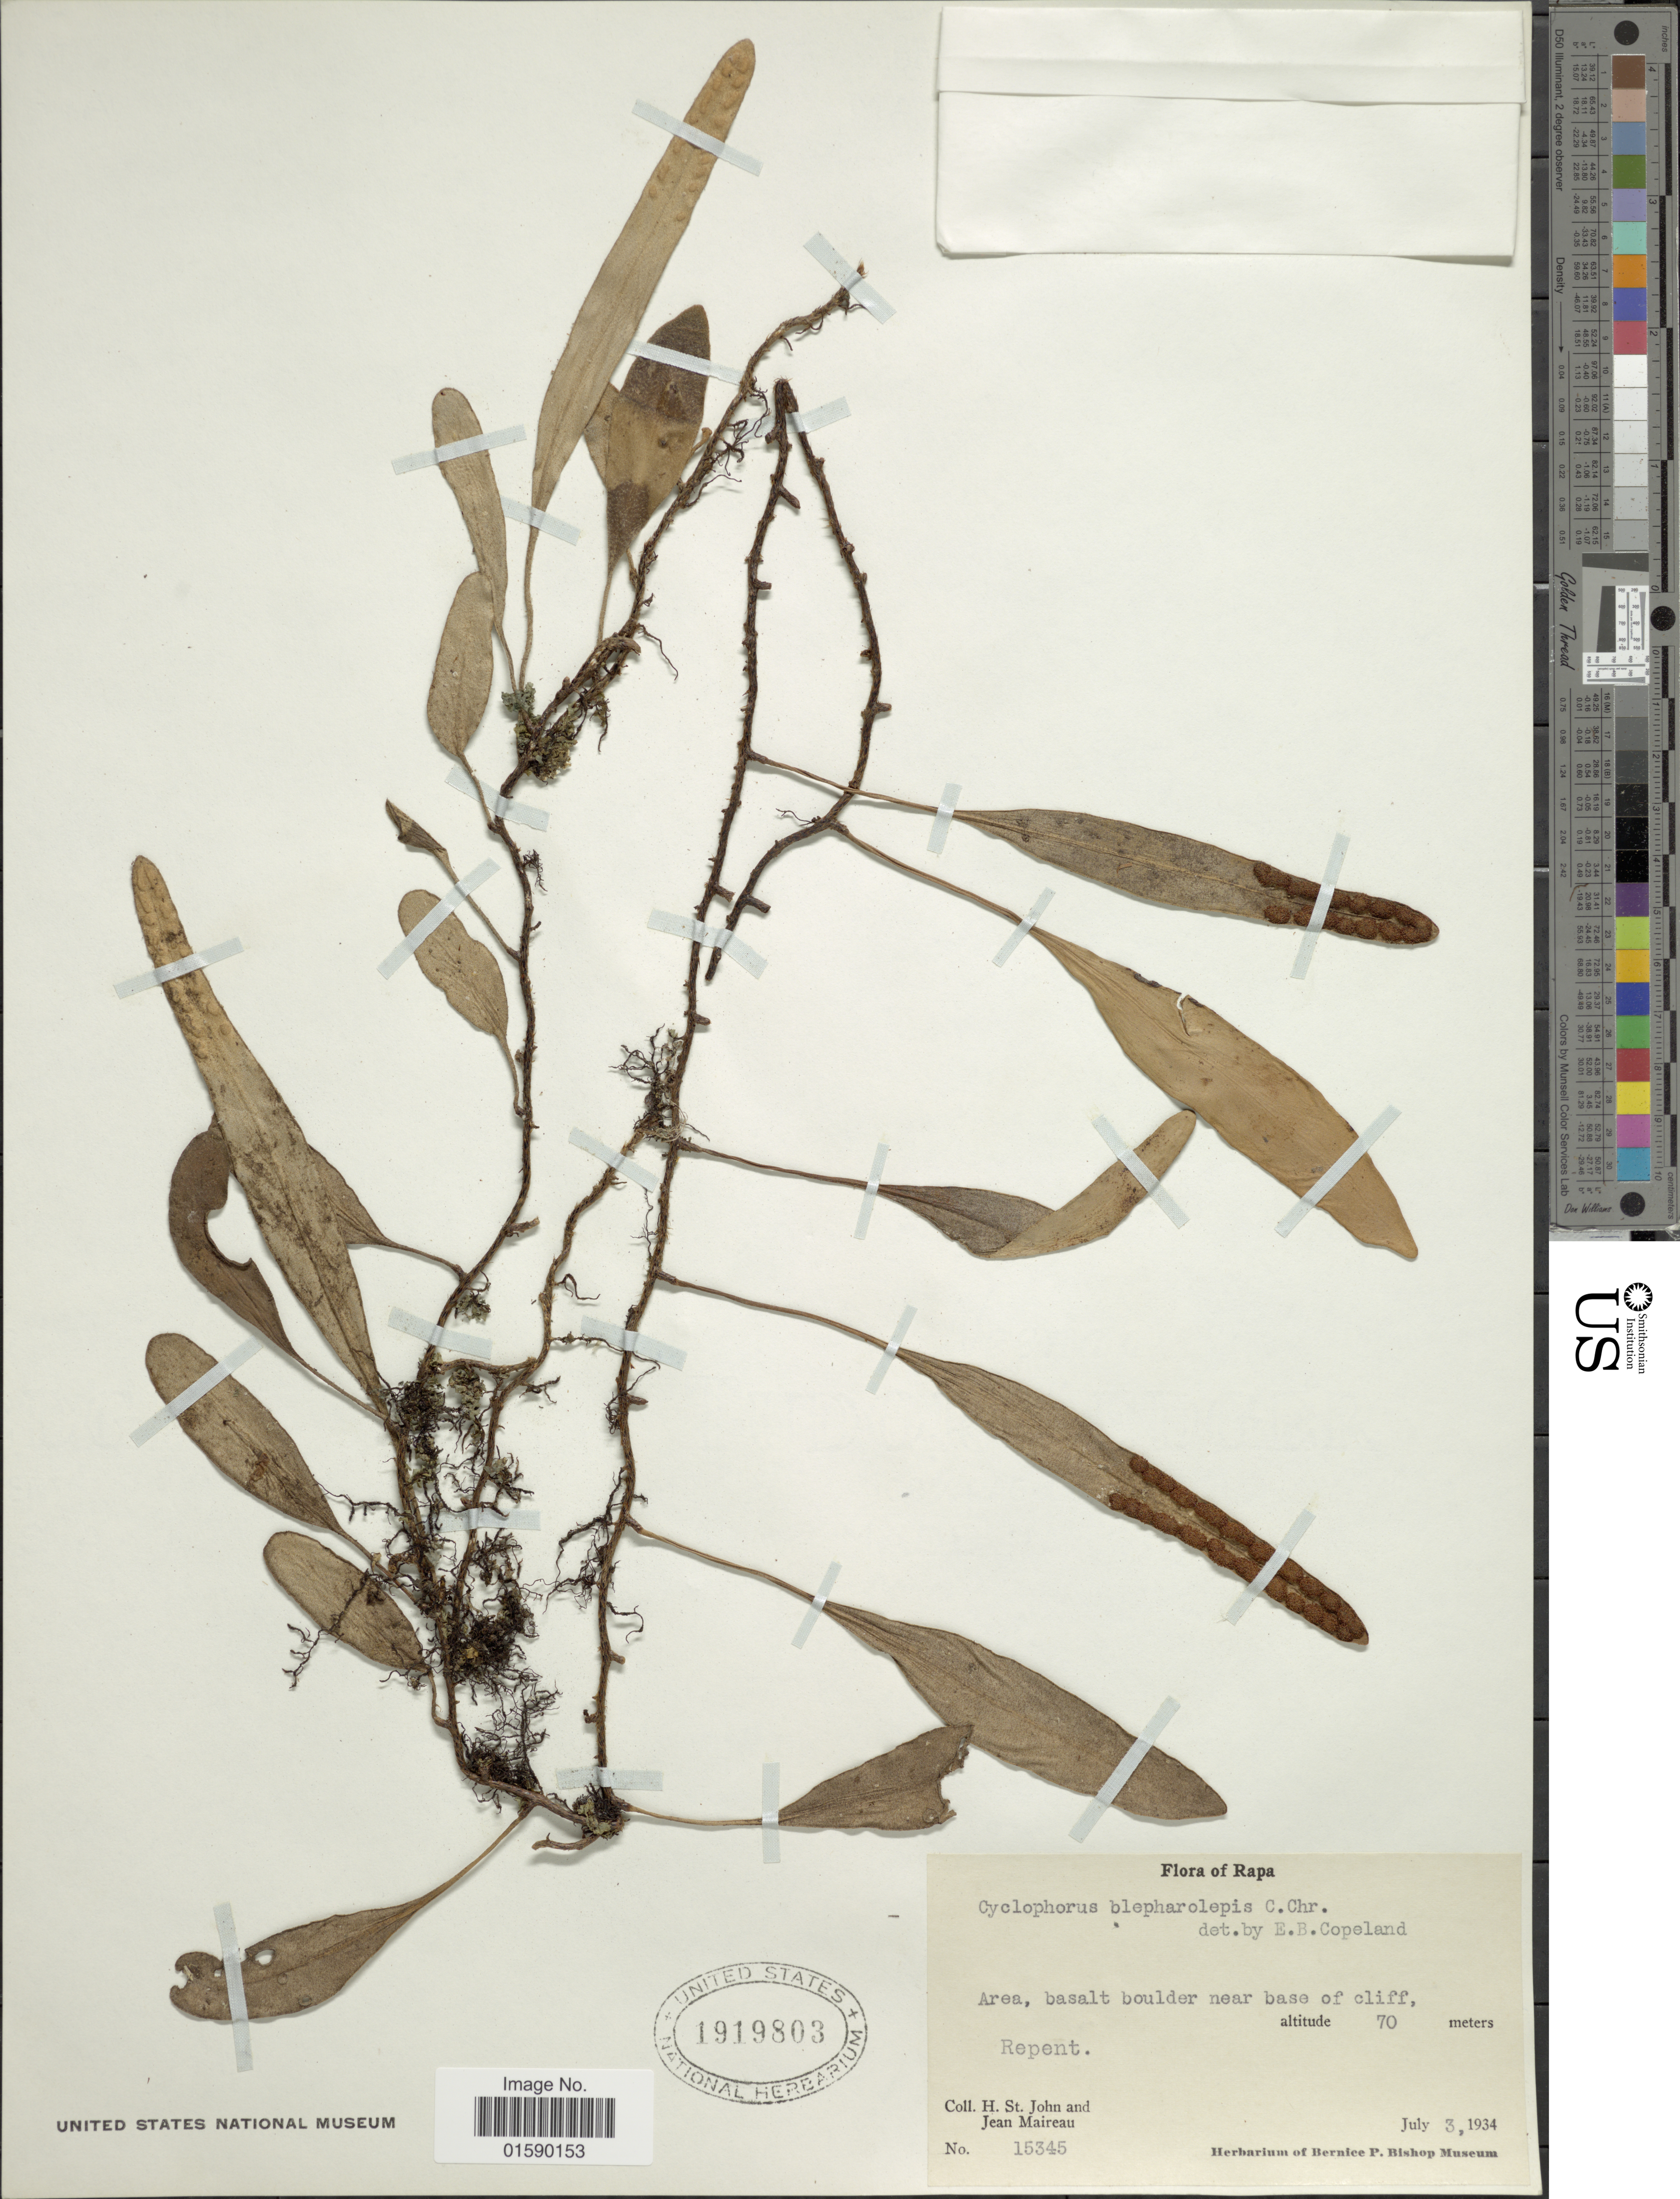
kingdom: Plantae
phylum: Tracheophyta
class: Polypodiopsida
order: Polypodiales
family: Polypodiaceae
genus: Pyrrosia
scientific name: Pyrrosia tricholepis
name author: (Carruth.) Ching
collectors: H. St. John & J. Maireau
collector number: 15345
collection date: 1934-07-03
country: French Polynesia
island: Rapa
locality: Rapa. Area, Repent.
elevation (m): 70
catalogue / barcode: US 1919803